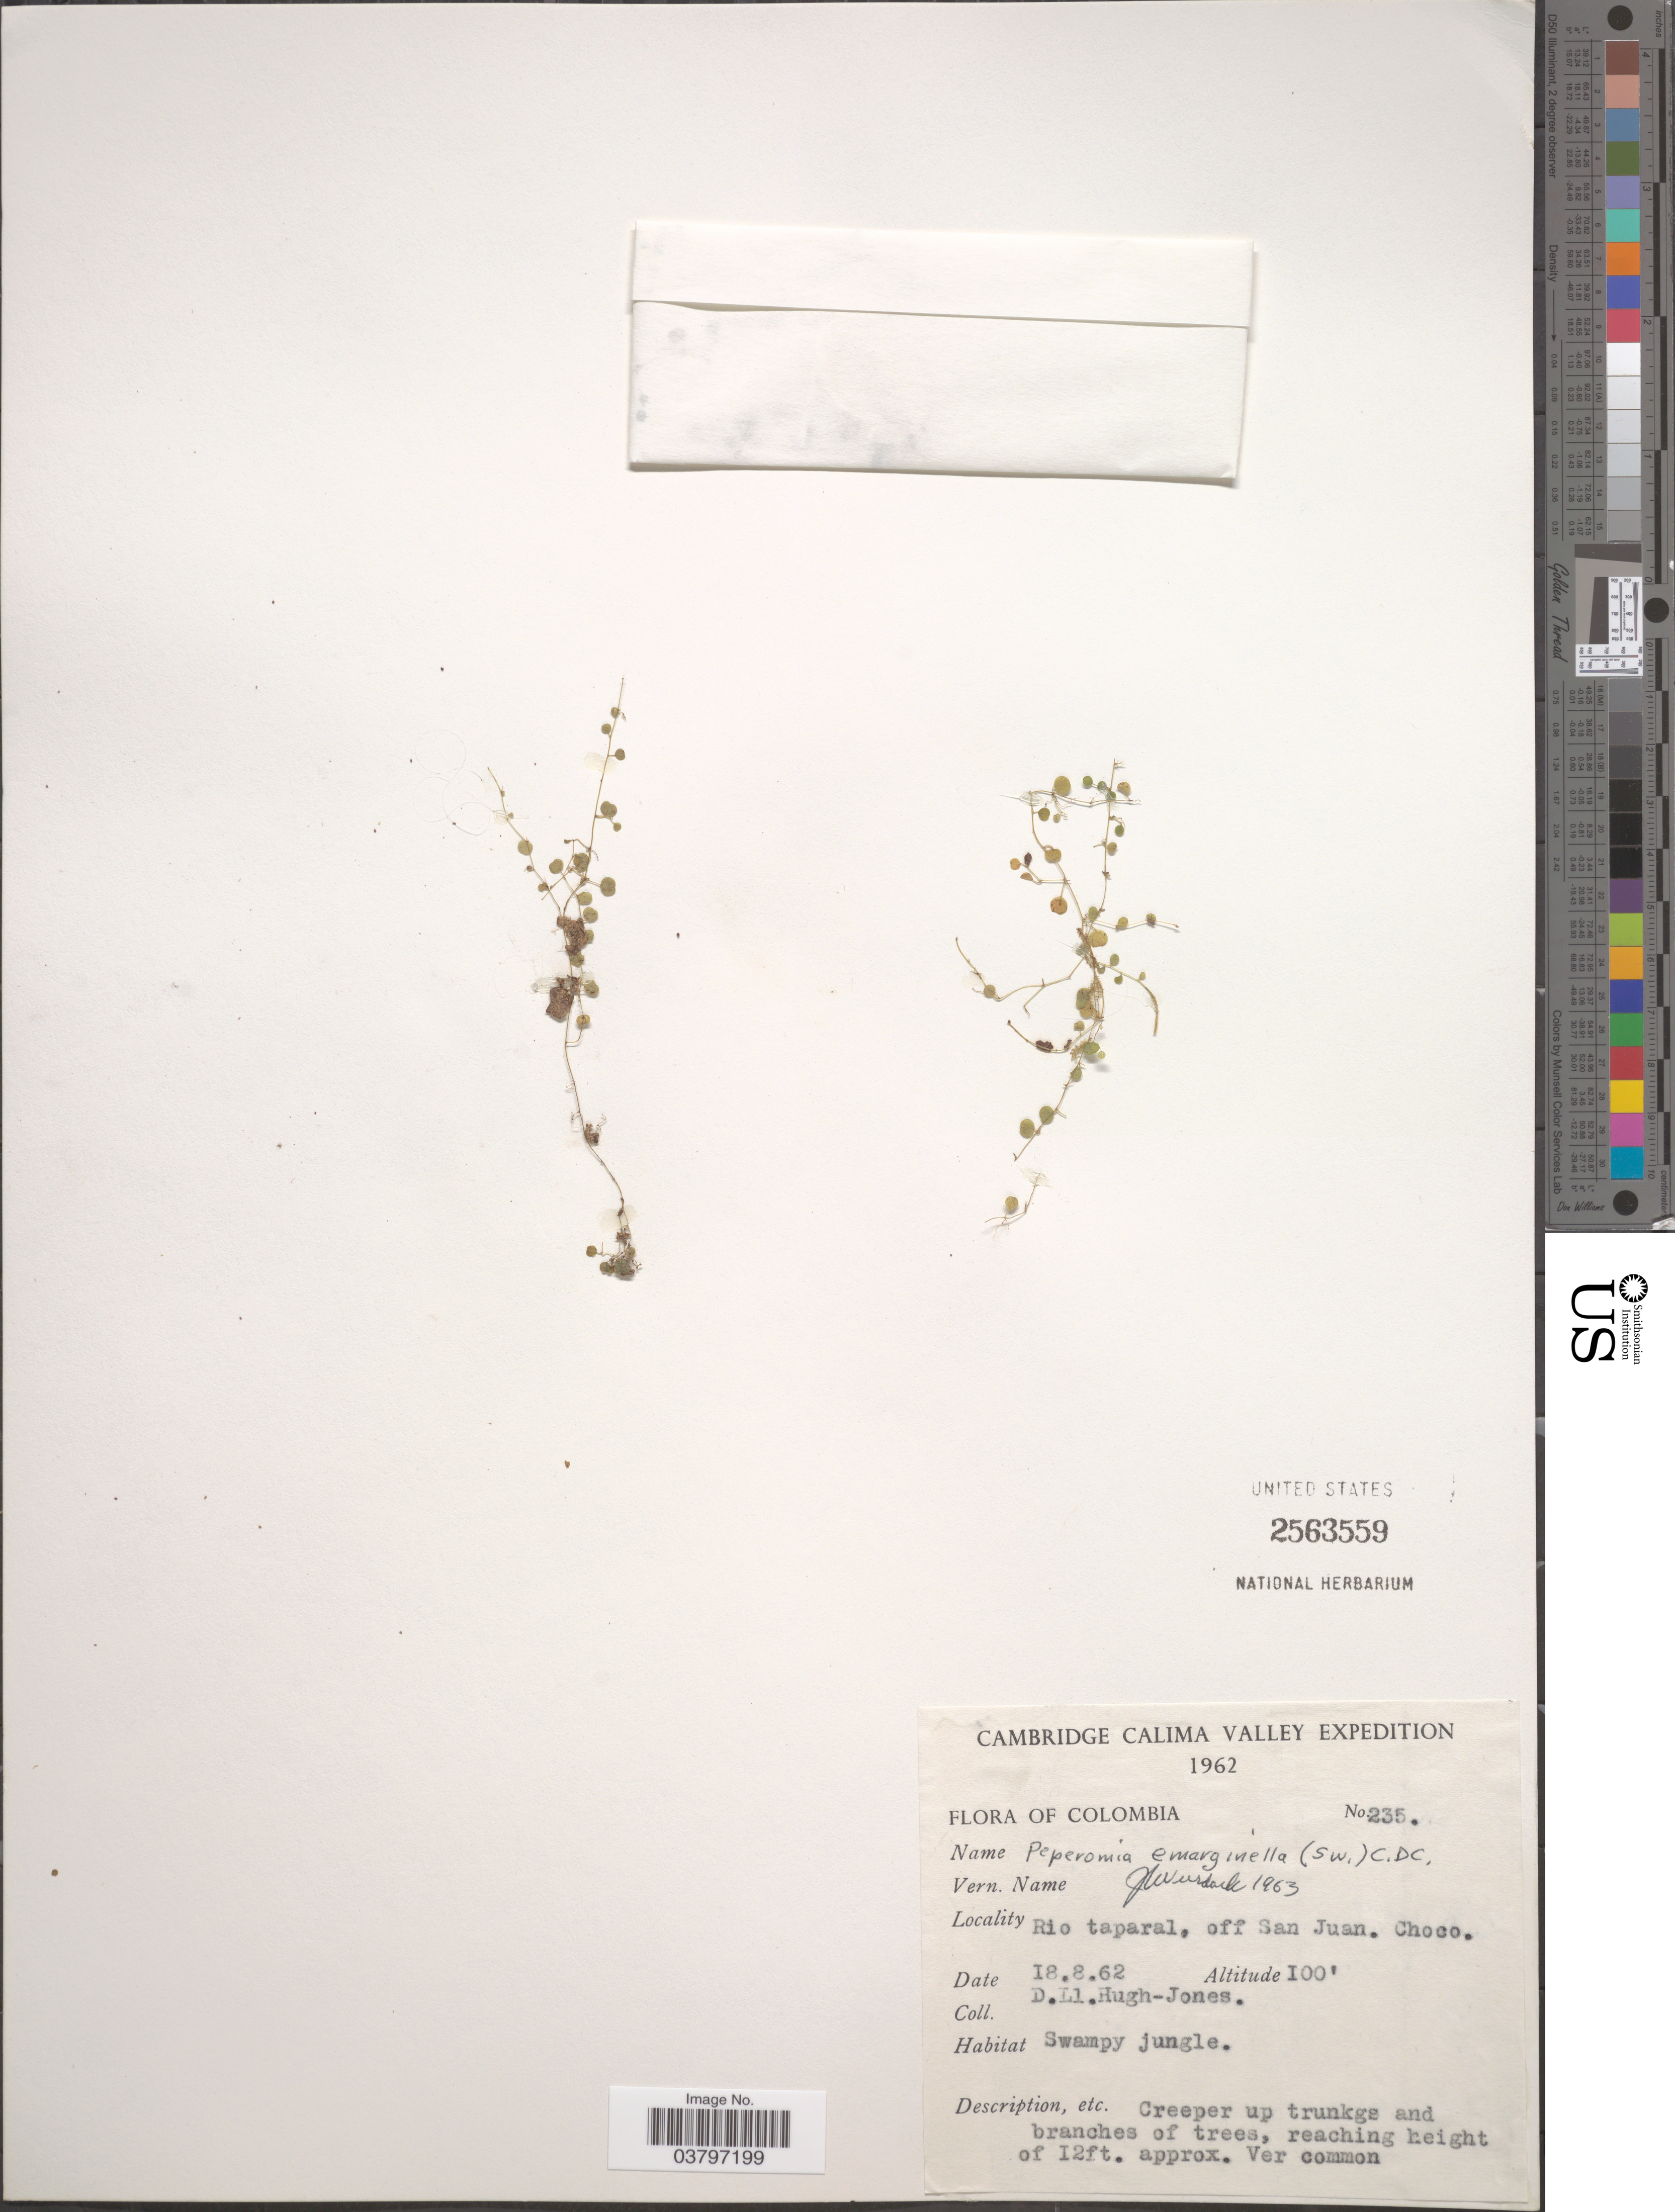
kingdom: Plantae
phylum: Tracheophyta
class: Magnoliopsida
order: Piperales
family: Piperaceae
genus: Peperomia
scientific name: Peperomia emarginella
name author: (Sw. ex Wikstr.) C. DC.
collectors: D. Hugh-Jones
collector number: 235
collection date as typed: Transcribed d/m/y: 18/8/62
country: Colombia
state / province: Chocó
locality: Cambridge Calima Valley. Rio taparal, off San Juan.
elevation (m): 30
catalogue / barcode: US 2563559